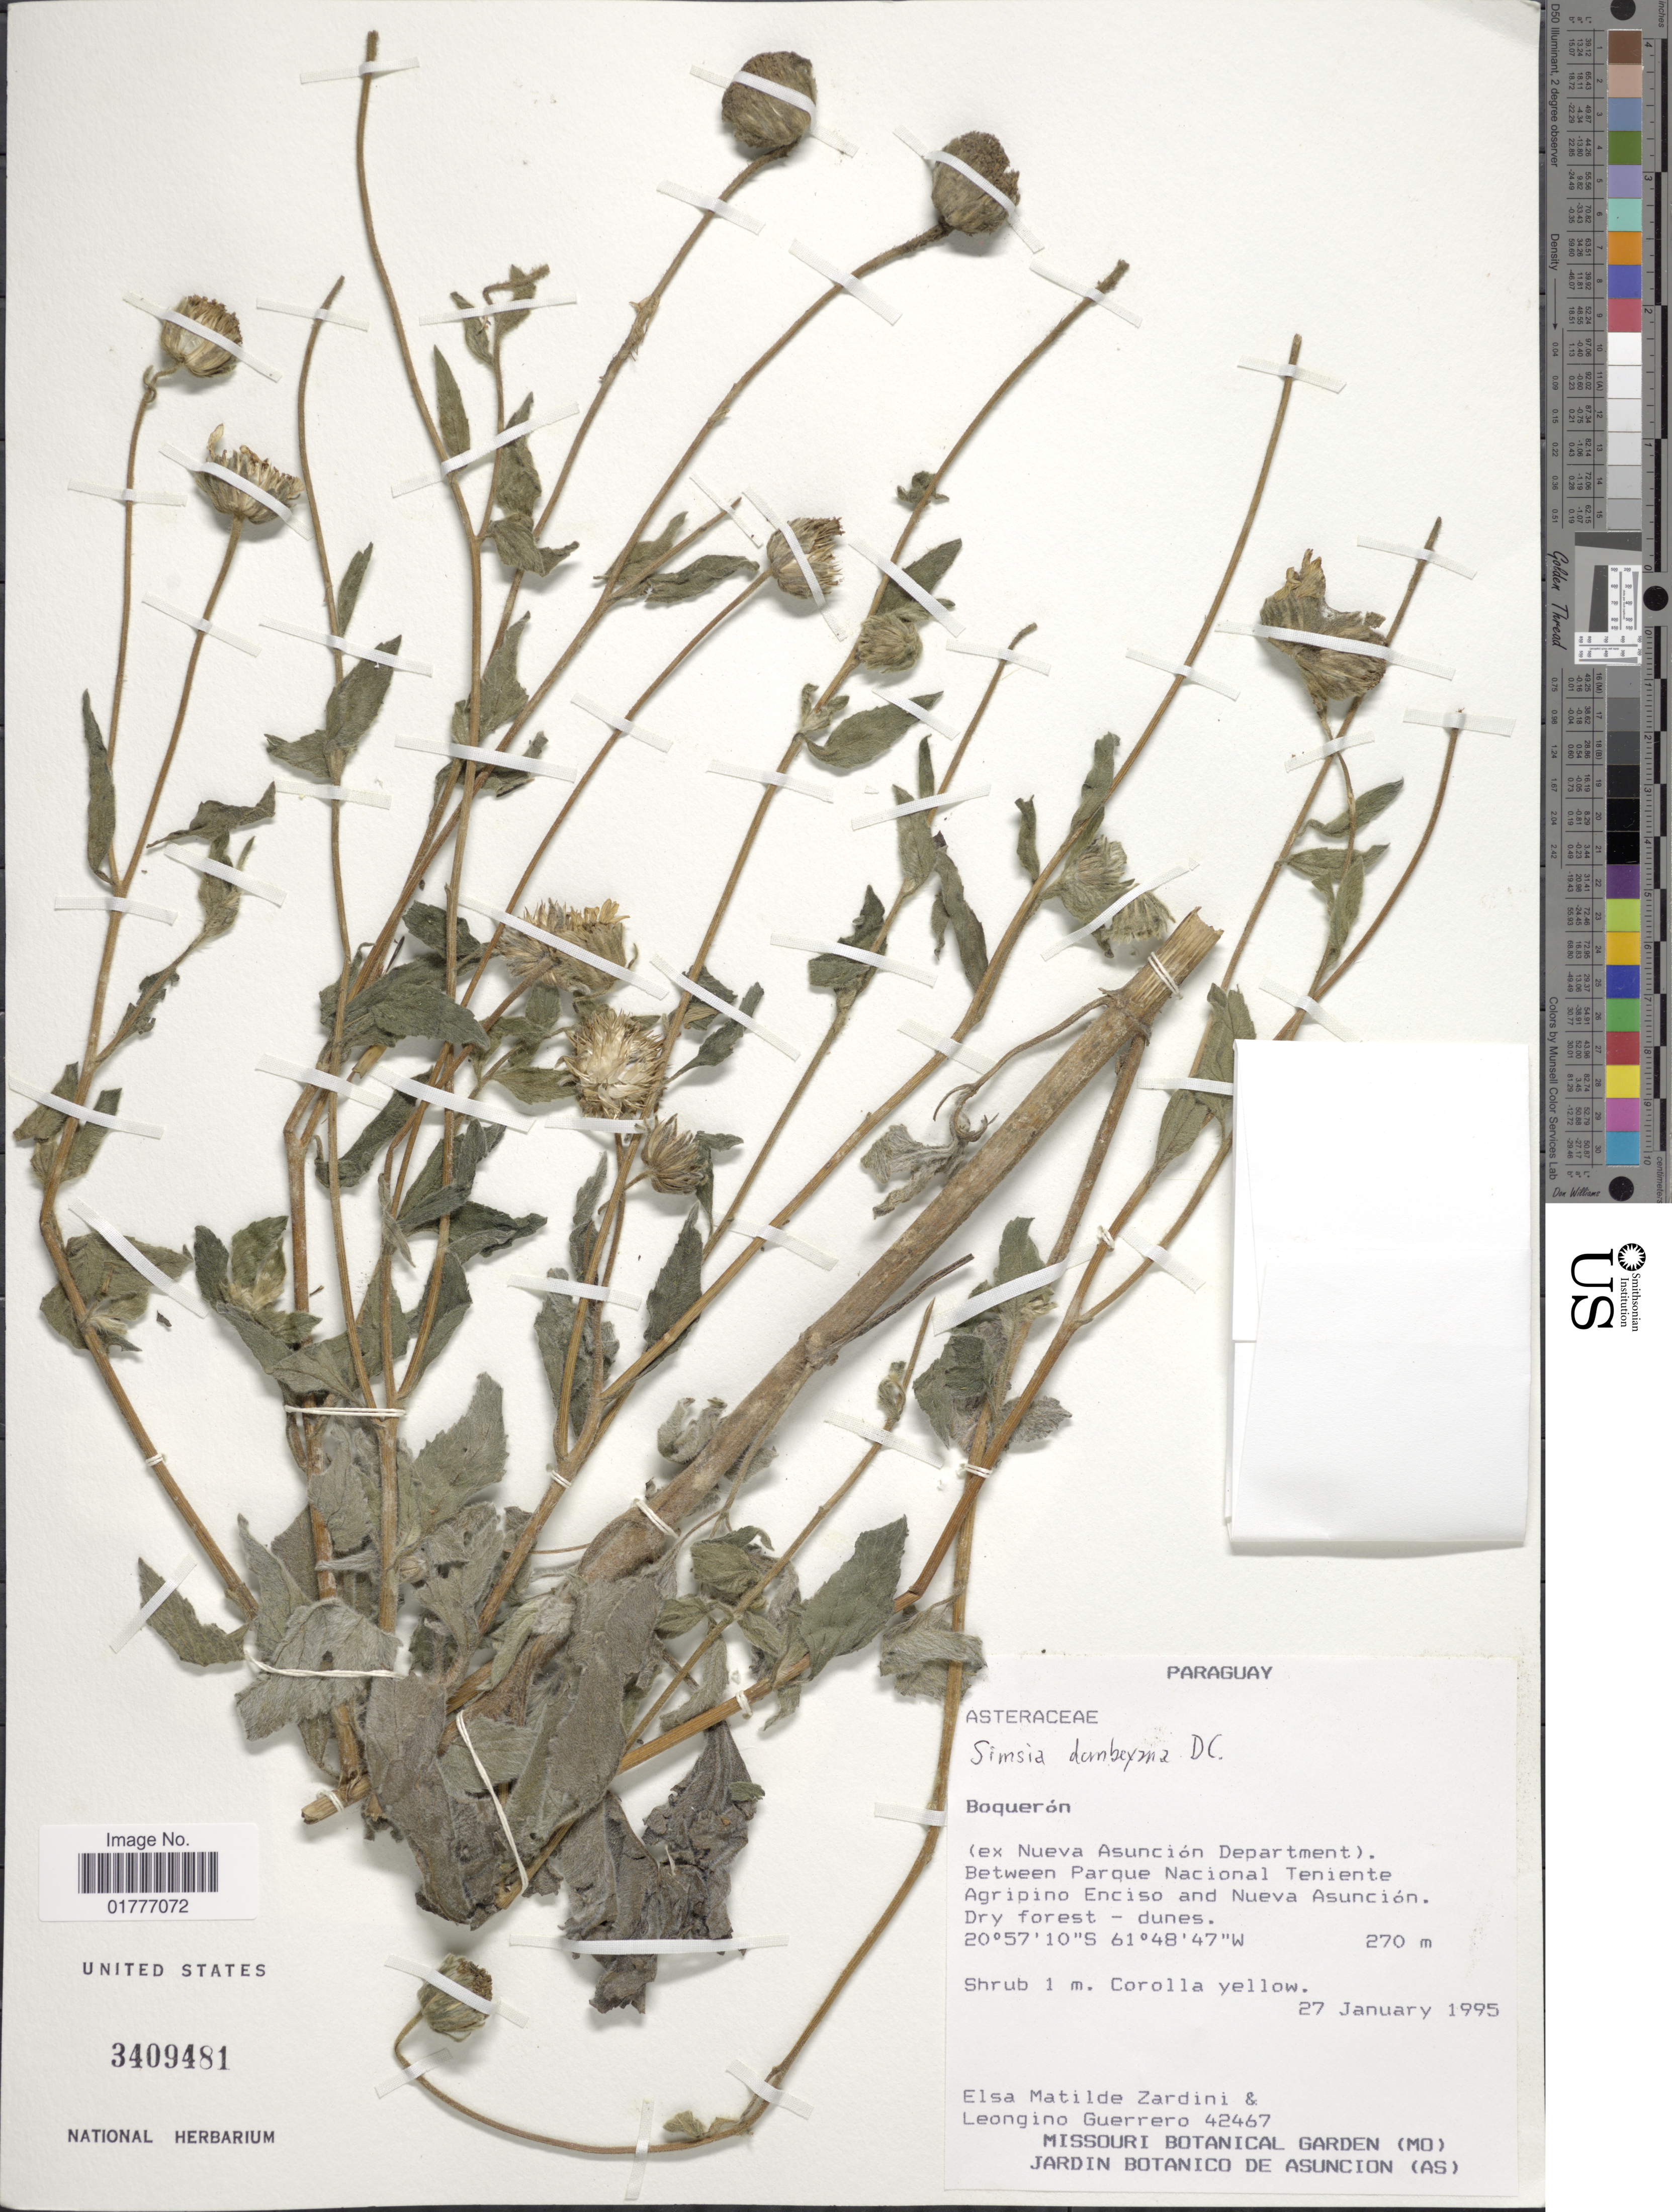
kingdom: Plantae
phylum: Tracheophyta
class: Magnoliopsida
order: Asterales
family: Asteraceae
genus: Simsia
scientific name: Simsia dombeyana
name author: DC.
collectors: E. M. Zardini & L. Guerrero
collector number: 42467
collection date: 1995-01-27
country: Paraguay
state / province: Boqueron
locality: (ex Nueva Asunción Department). Between Parque Nacional Teniente) Agripino Enciso and Nueva Asunción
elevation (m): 270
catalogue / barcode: US 3409481